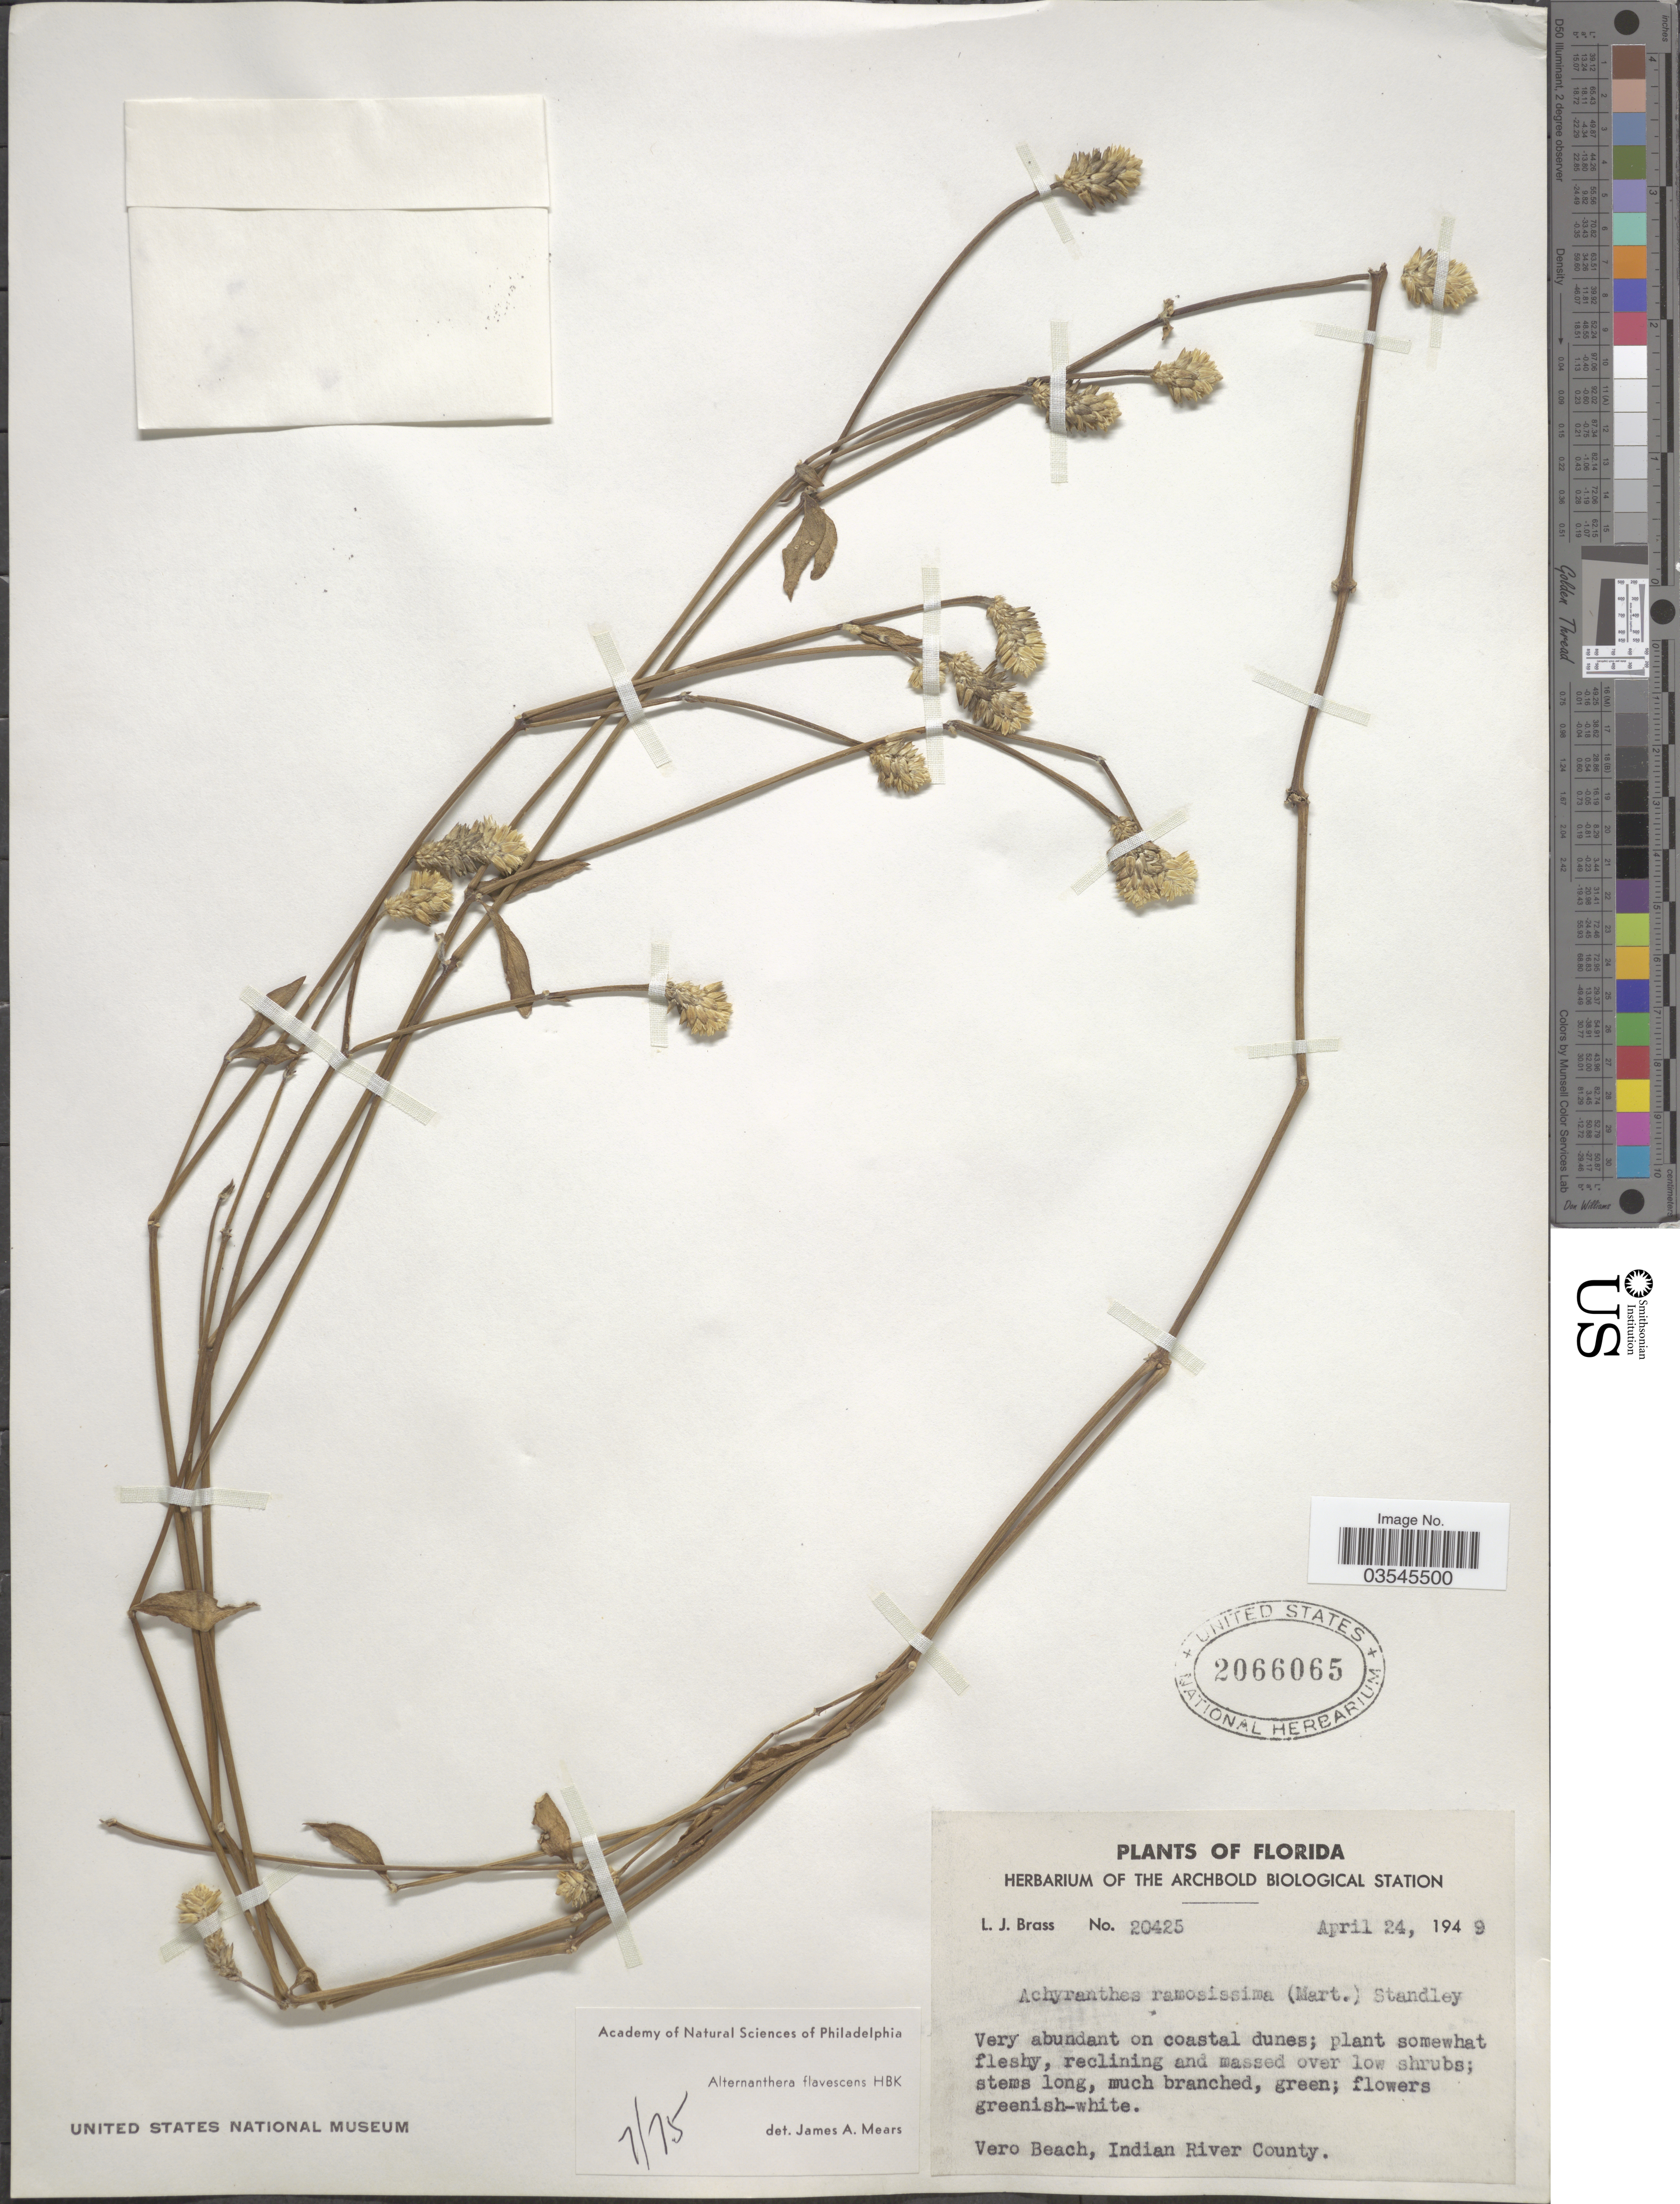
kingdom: Plantae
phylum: Tracheophyta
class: Magnoliopsida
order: Caryophyllales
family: Amaranthaceae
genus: Alternanthera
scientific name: Alternanthera flavescens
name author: Kunth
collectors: L. J. Brass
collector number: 20425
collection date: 1949-04-24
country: United States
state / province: Florida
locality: Vero Beach, Indian River County.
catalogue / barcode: US 2066065